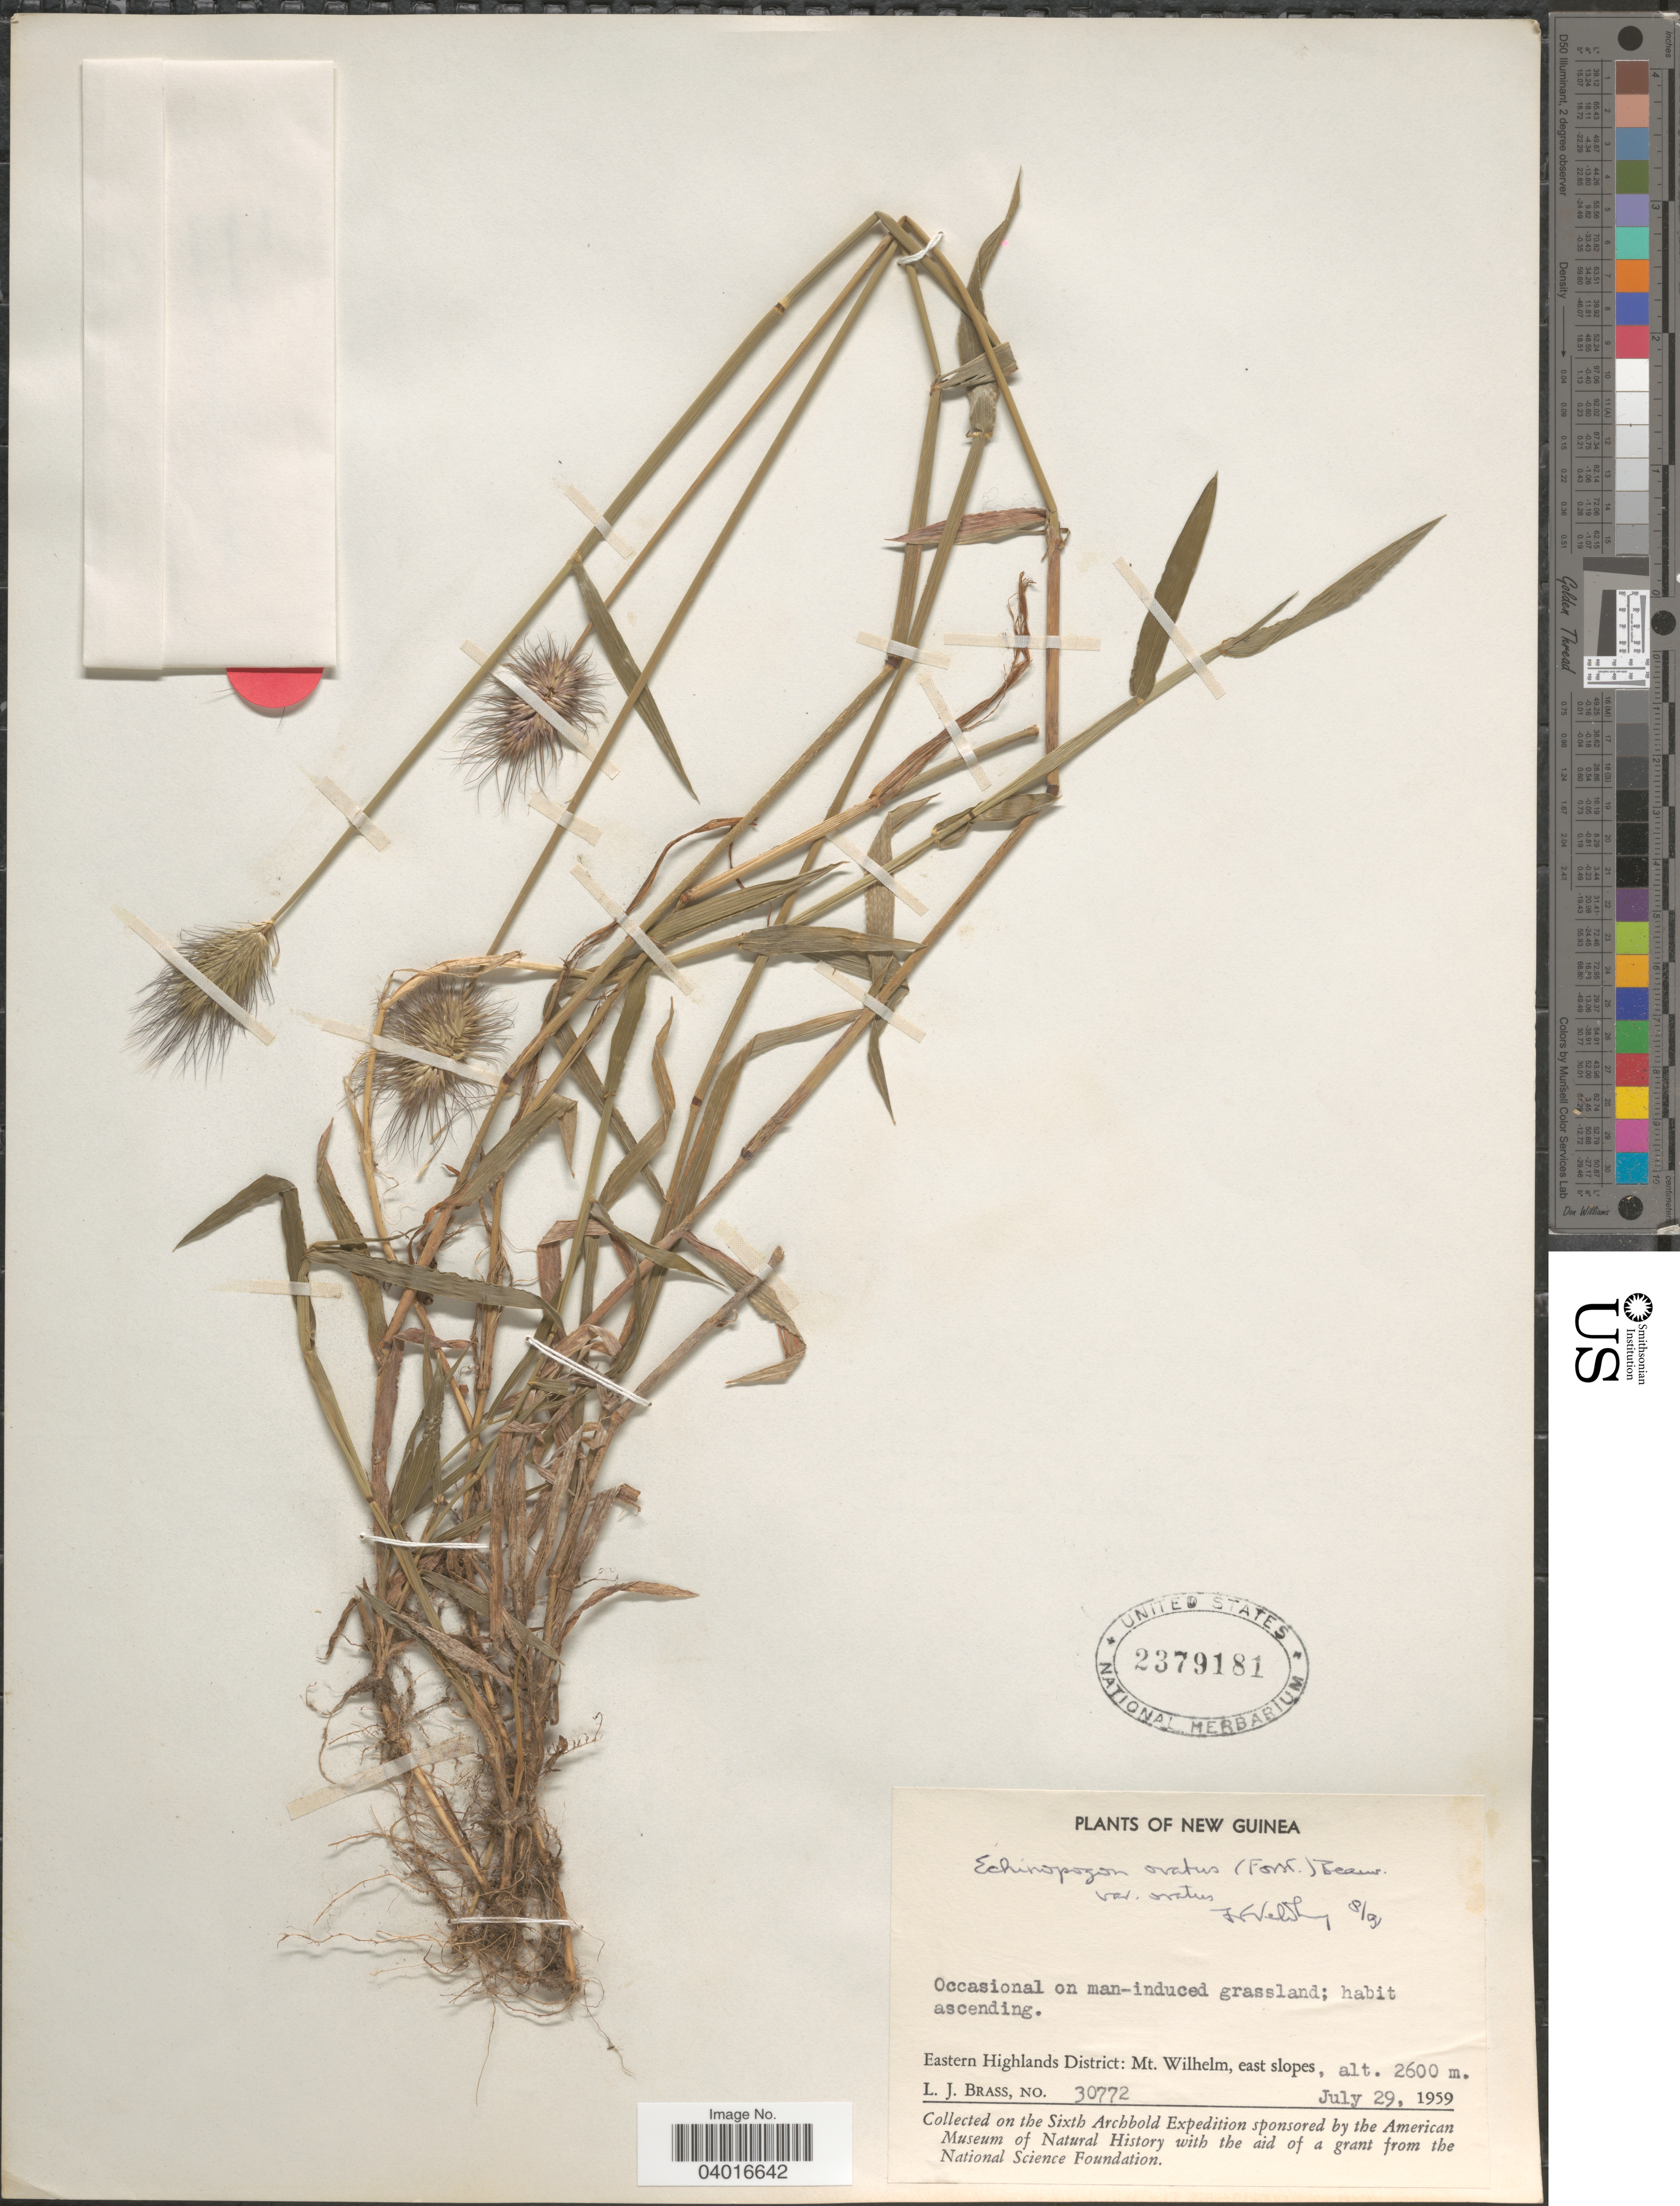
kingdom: Plantae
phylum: Tracheophyta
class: Liliopsida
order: Poales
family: Poaceae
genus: Echinopogon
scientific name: Echinopogon ovatus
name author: (G. Forst.) P. Beauv.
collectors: L. J. Brass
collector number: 30772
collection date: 1959-07-29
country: Papua New Guinea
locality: New Guinea. Eastern Highlands District: Mt. Wilhelm, east slopes.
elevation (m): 2600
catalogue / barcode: US 2379181